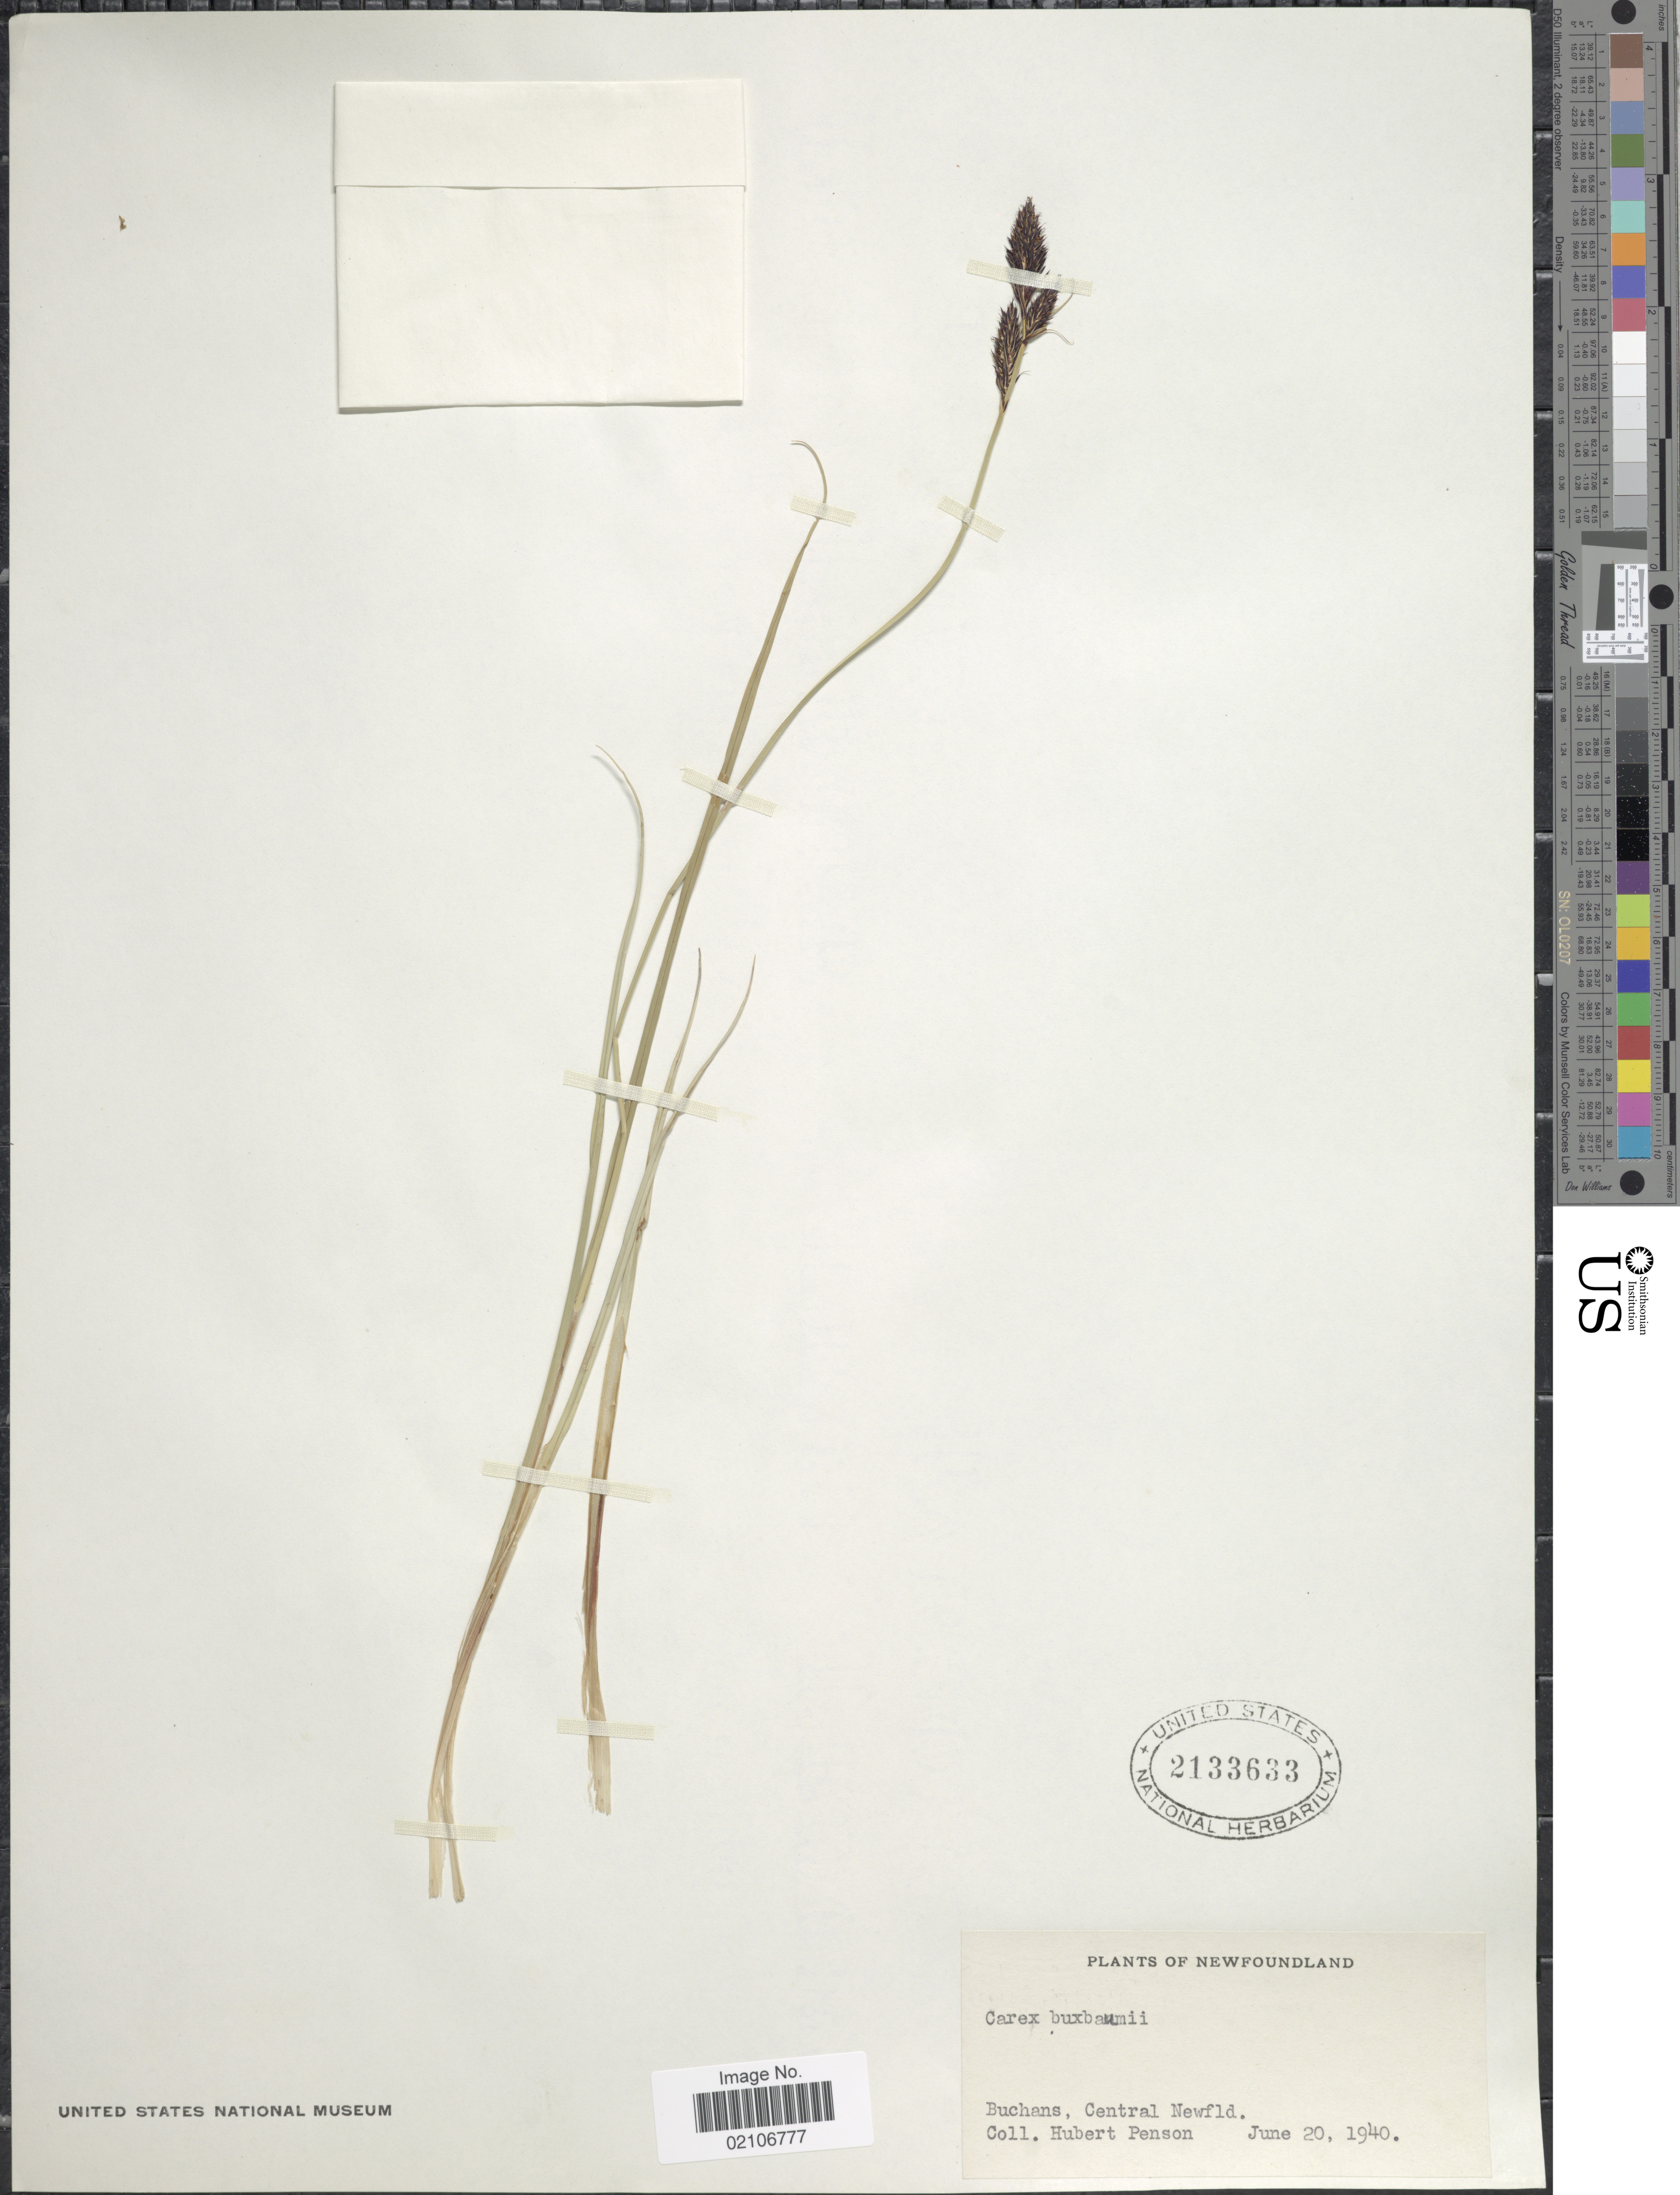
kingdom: Plantae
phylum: Tracheophyta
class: Liliopsida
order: Poales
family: Cyperaceae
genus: Carex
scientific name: Carex buxbaumii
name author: Wahlenb.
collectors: H. Penson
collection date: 1940-06-20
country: Canada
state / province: Newfoundland and Labrador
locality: Buchans, Central Newfld.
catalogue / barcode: US 2133633